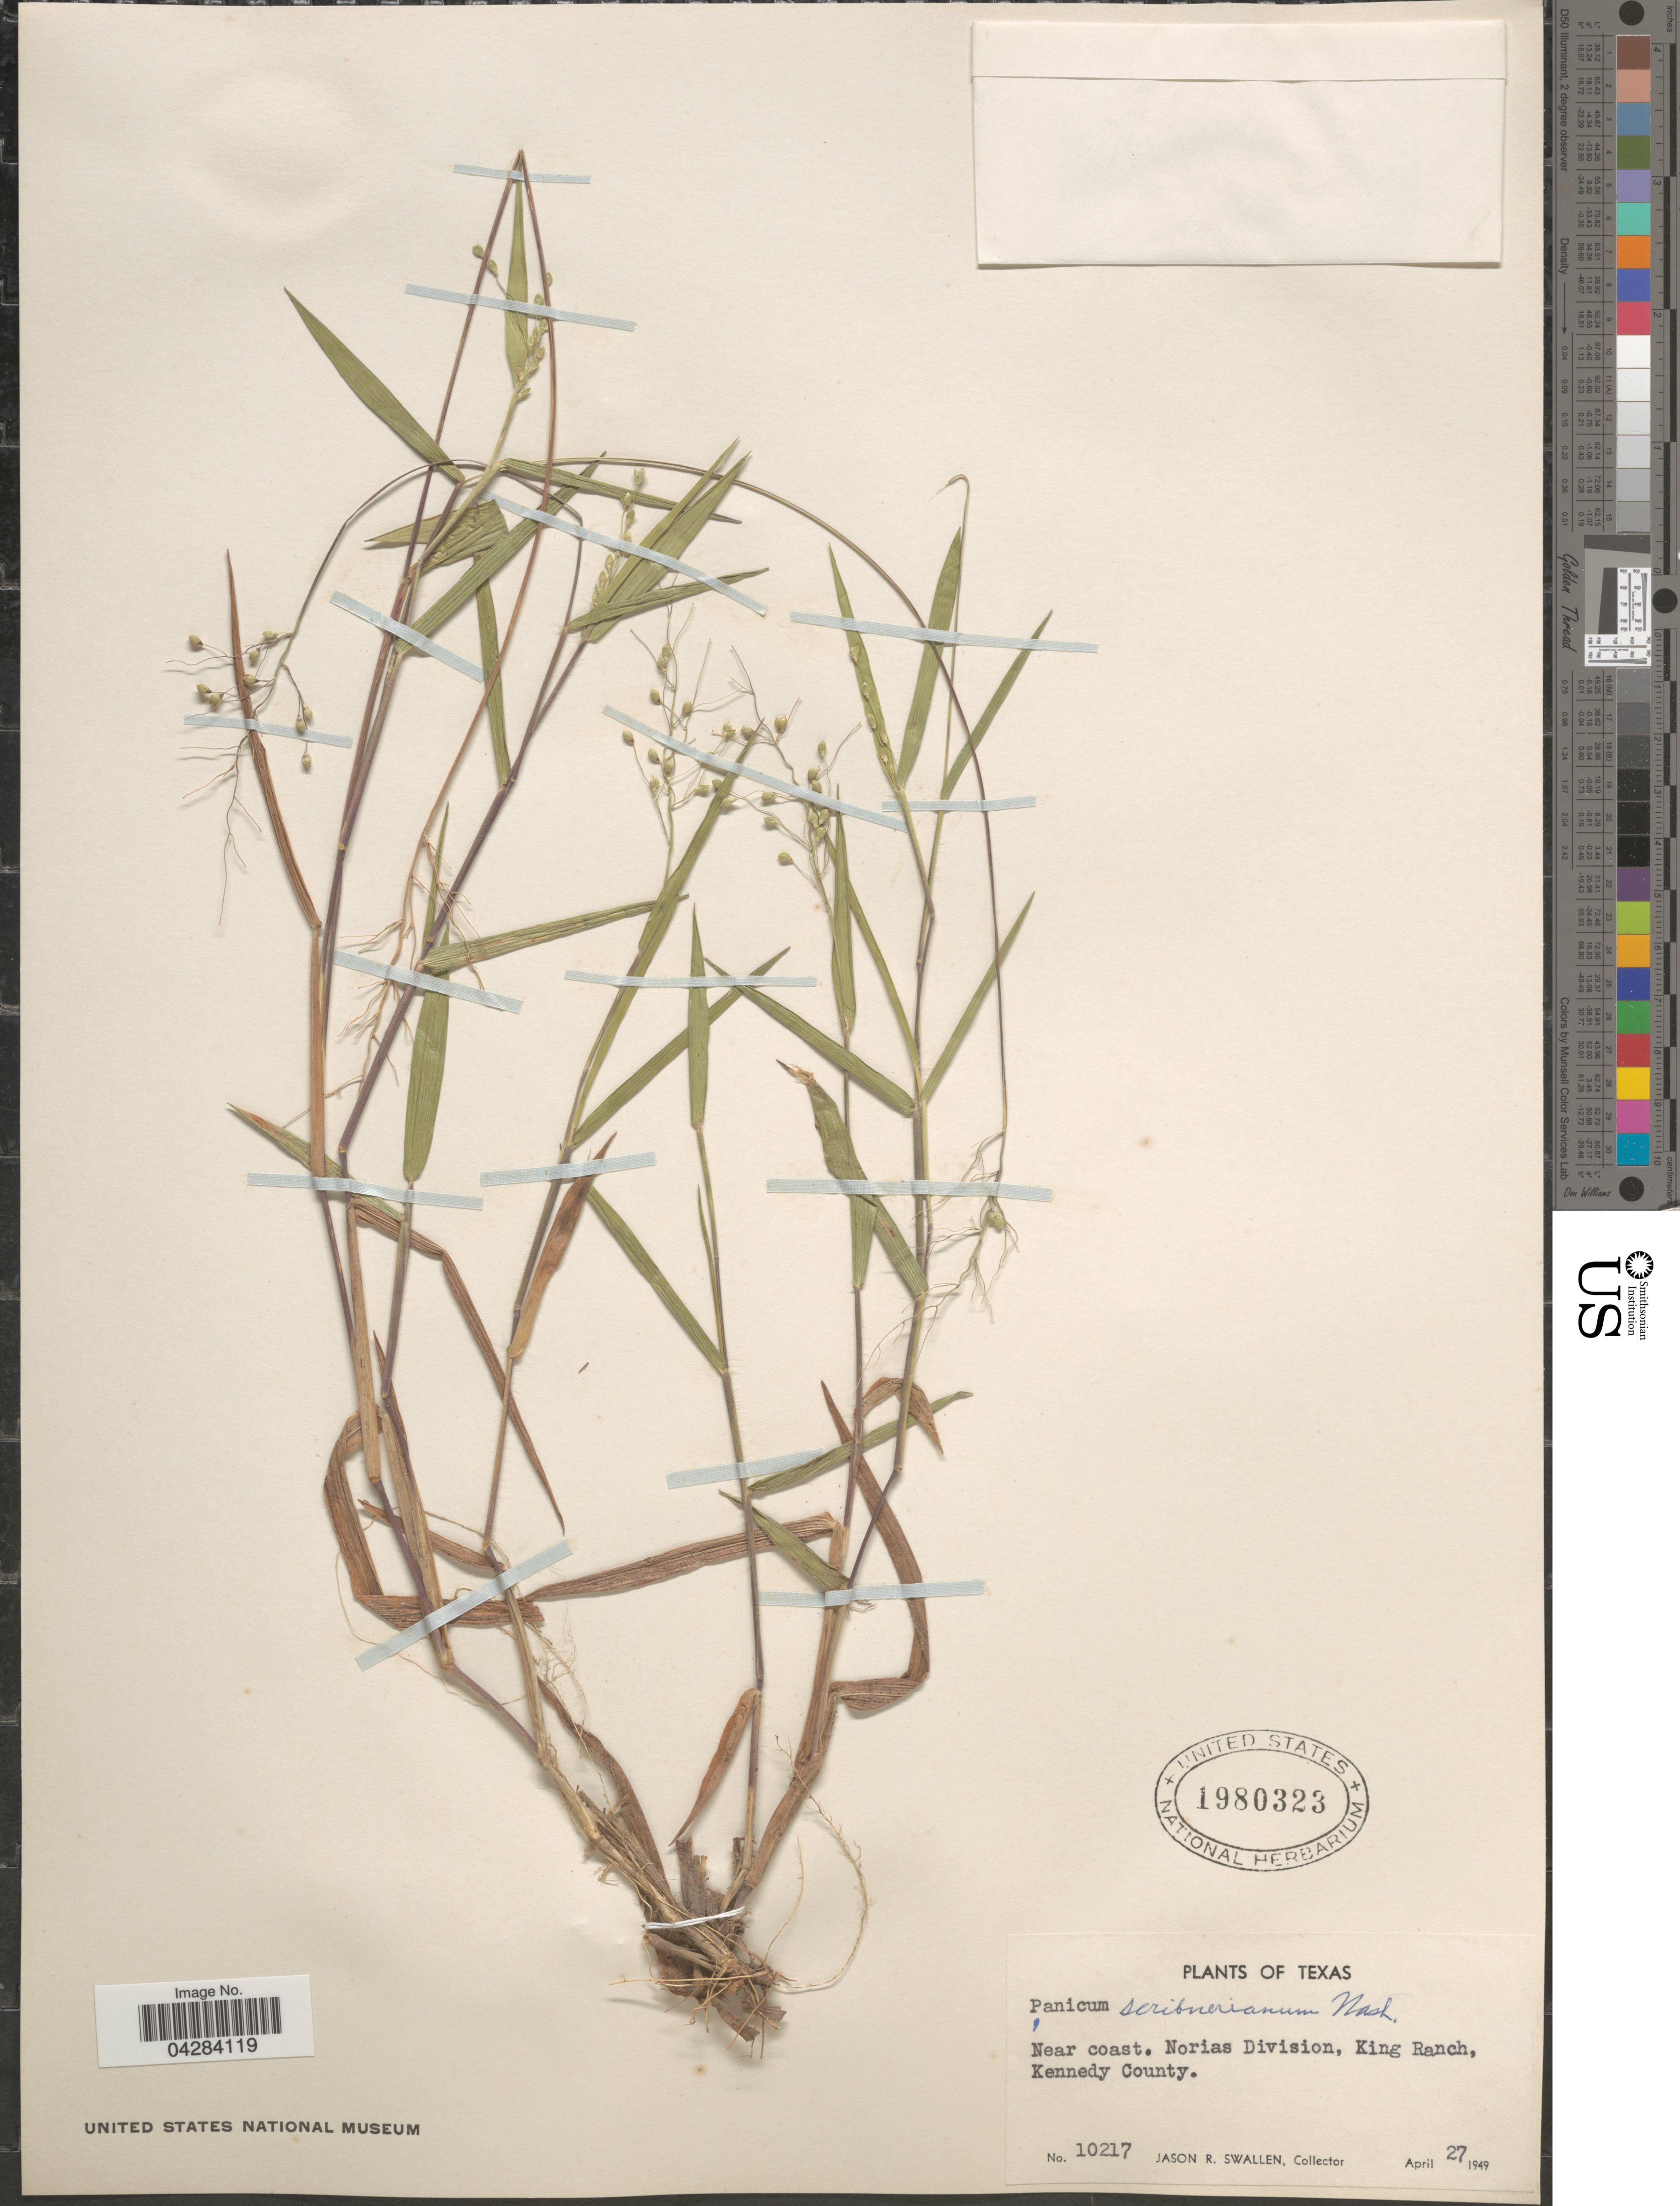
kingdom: Plantae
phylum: Tracheophyta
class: Liliopsida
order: Poales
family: Poaceae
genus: Dichanthelium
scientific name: Dichanthelium oligosanthes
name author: (Schult.) Gould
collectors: J. R. Swallen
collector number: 10217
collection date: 1949-04-27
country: United States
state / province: Texas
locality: Near coast. Norias Division, King Ranch, Kennedy County.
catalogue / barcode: US 1980323